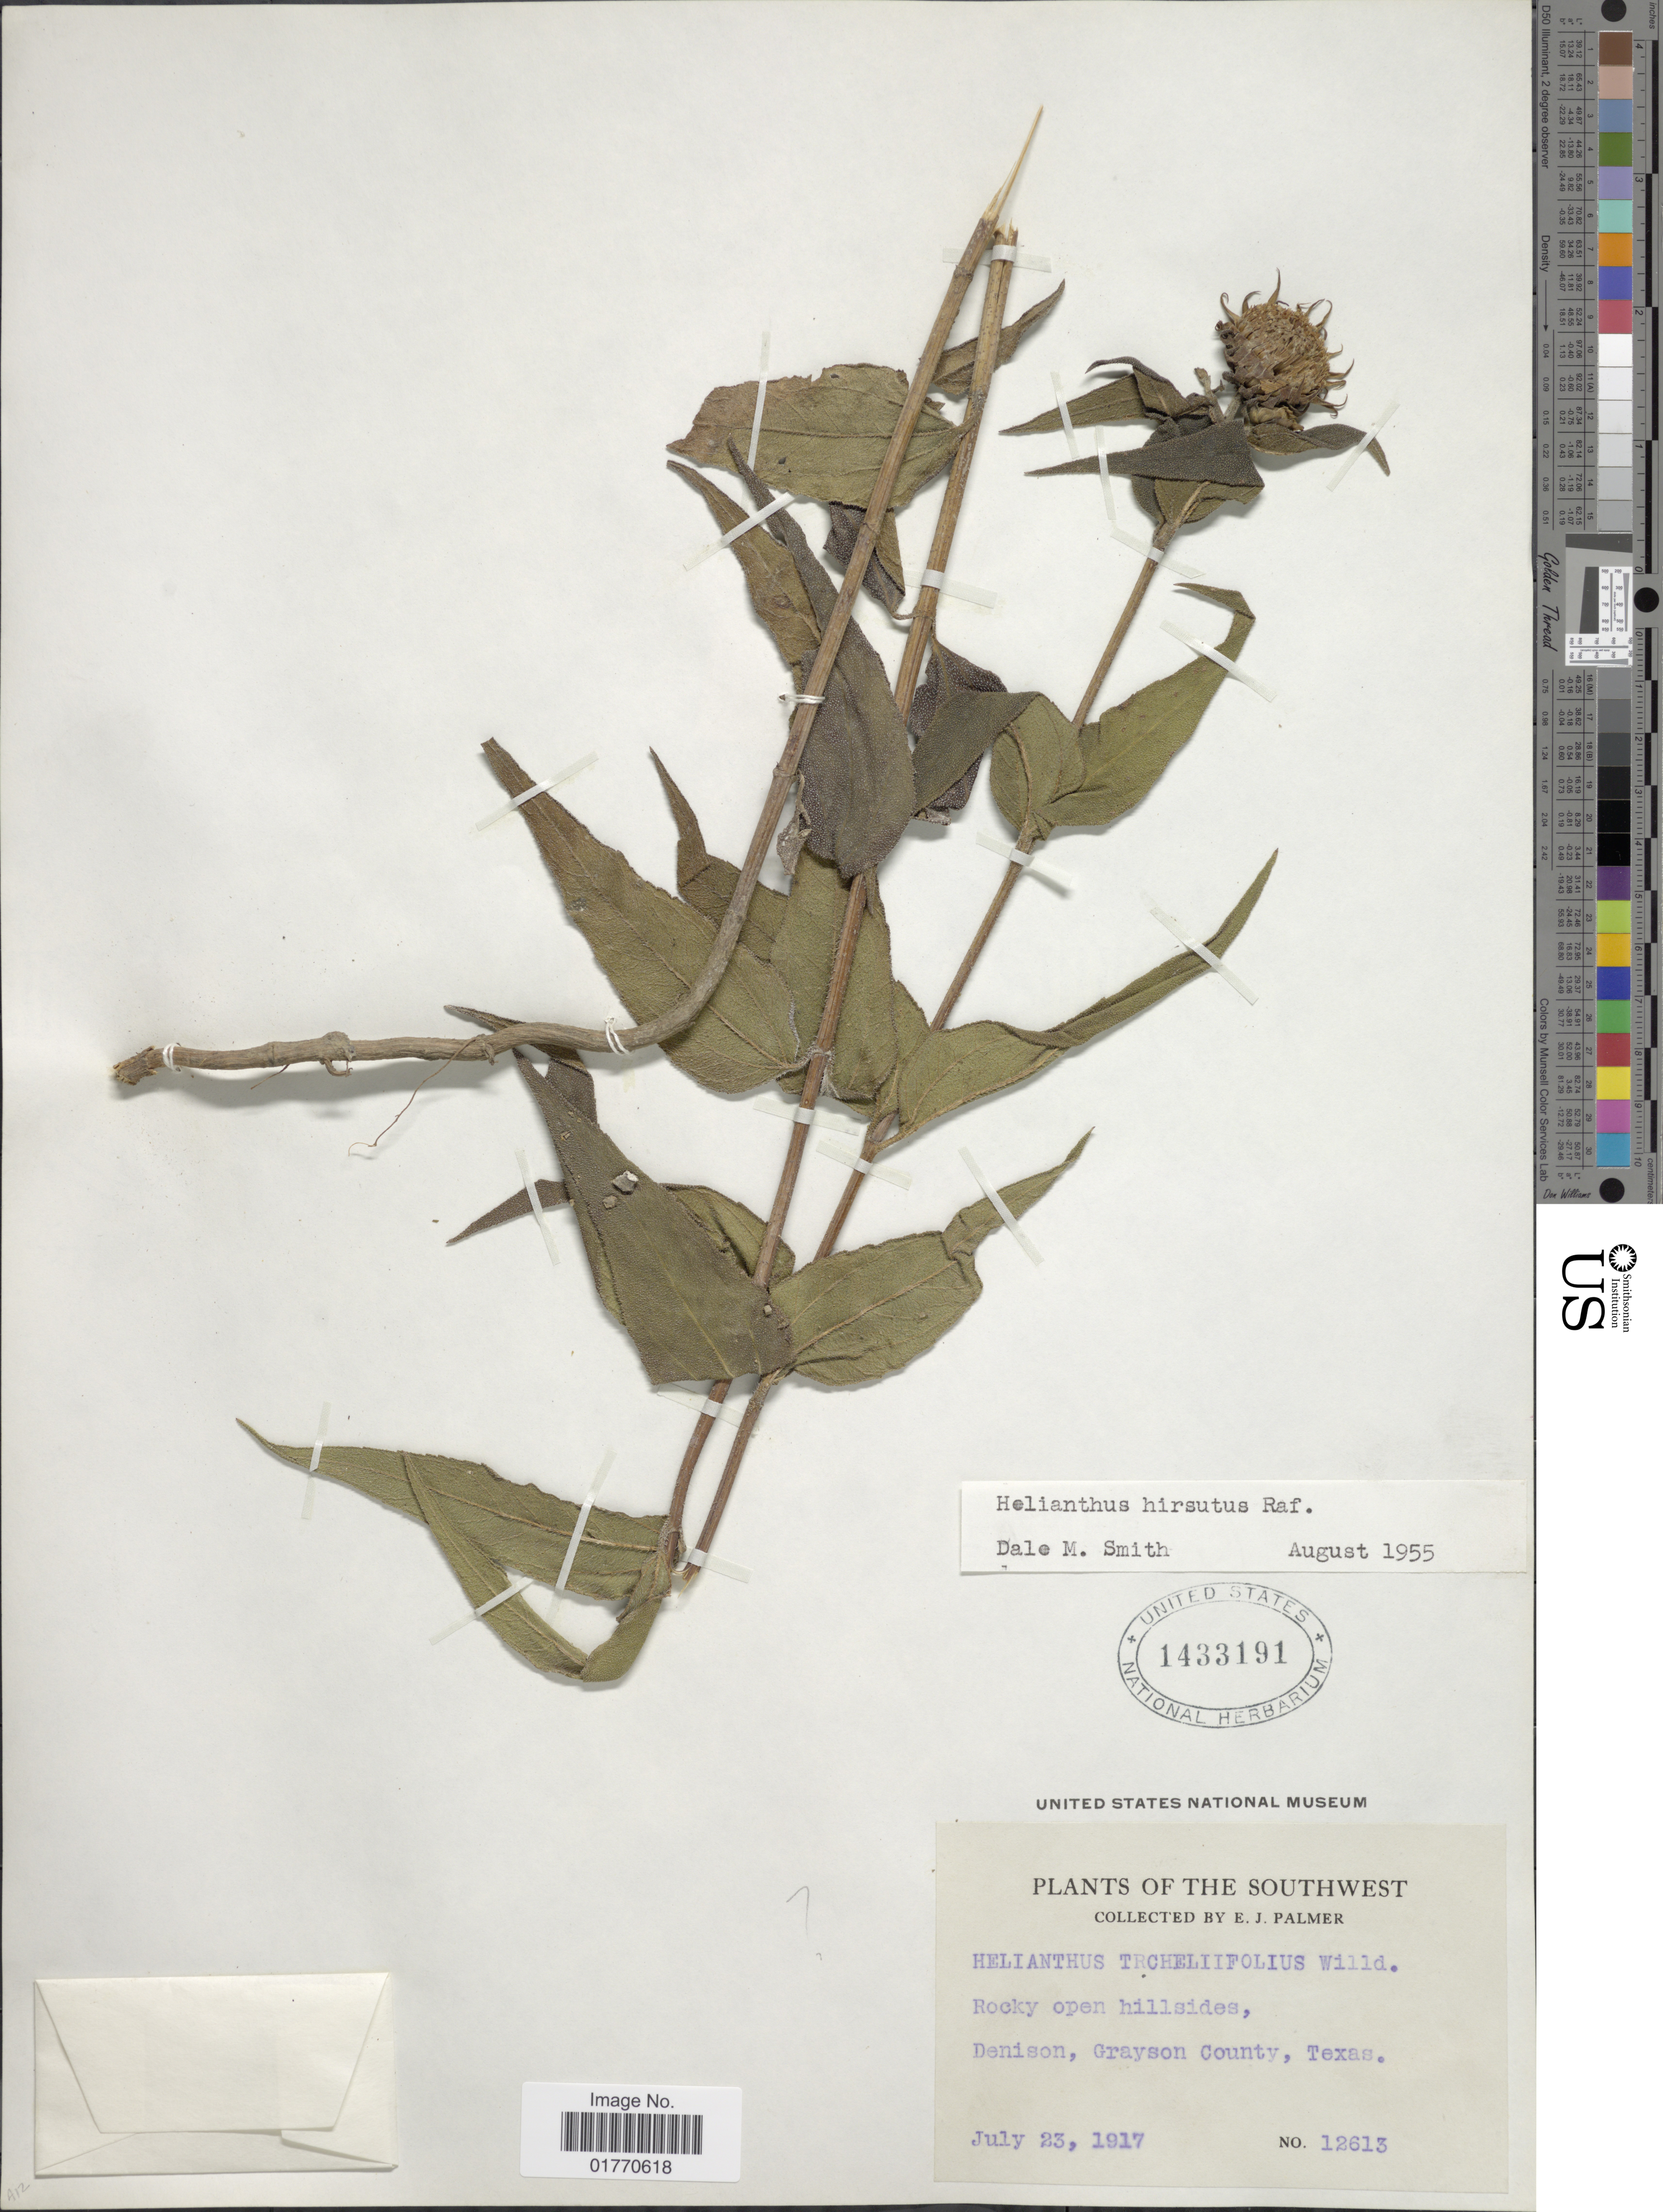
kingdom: Plantae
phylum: Tracheophyta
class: Magnoliopsida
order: Asterales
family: Asteraceae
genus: Helianthus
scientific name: Helianthus hirsutus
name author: Raf.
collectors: E. J. Palmer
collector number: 12613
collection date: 1917-07-23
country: United States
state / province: Texas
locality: The Southwest, rocky open hillsides, Deniosn, Grayson County.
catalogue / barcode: US 1433191